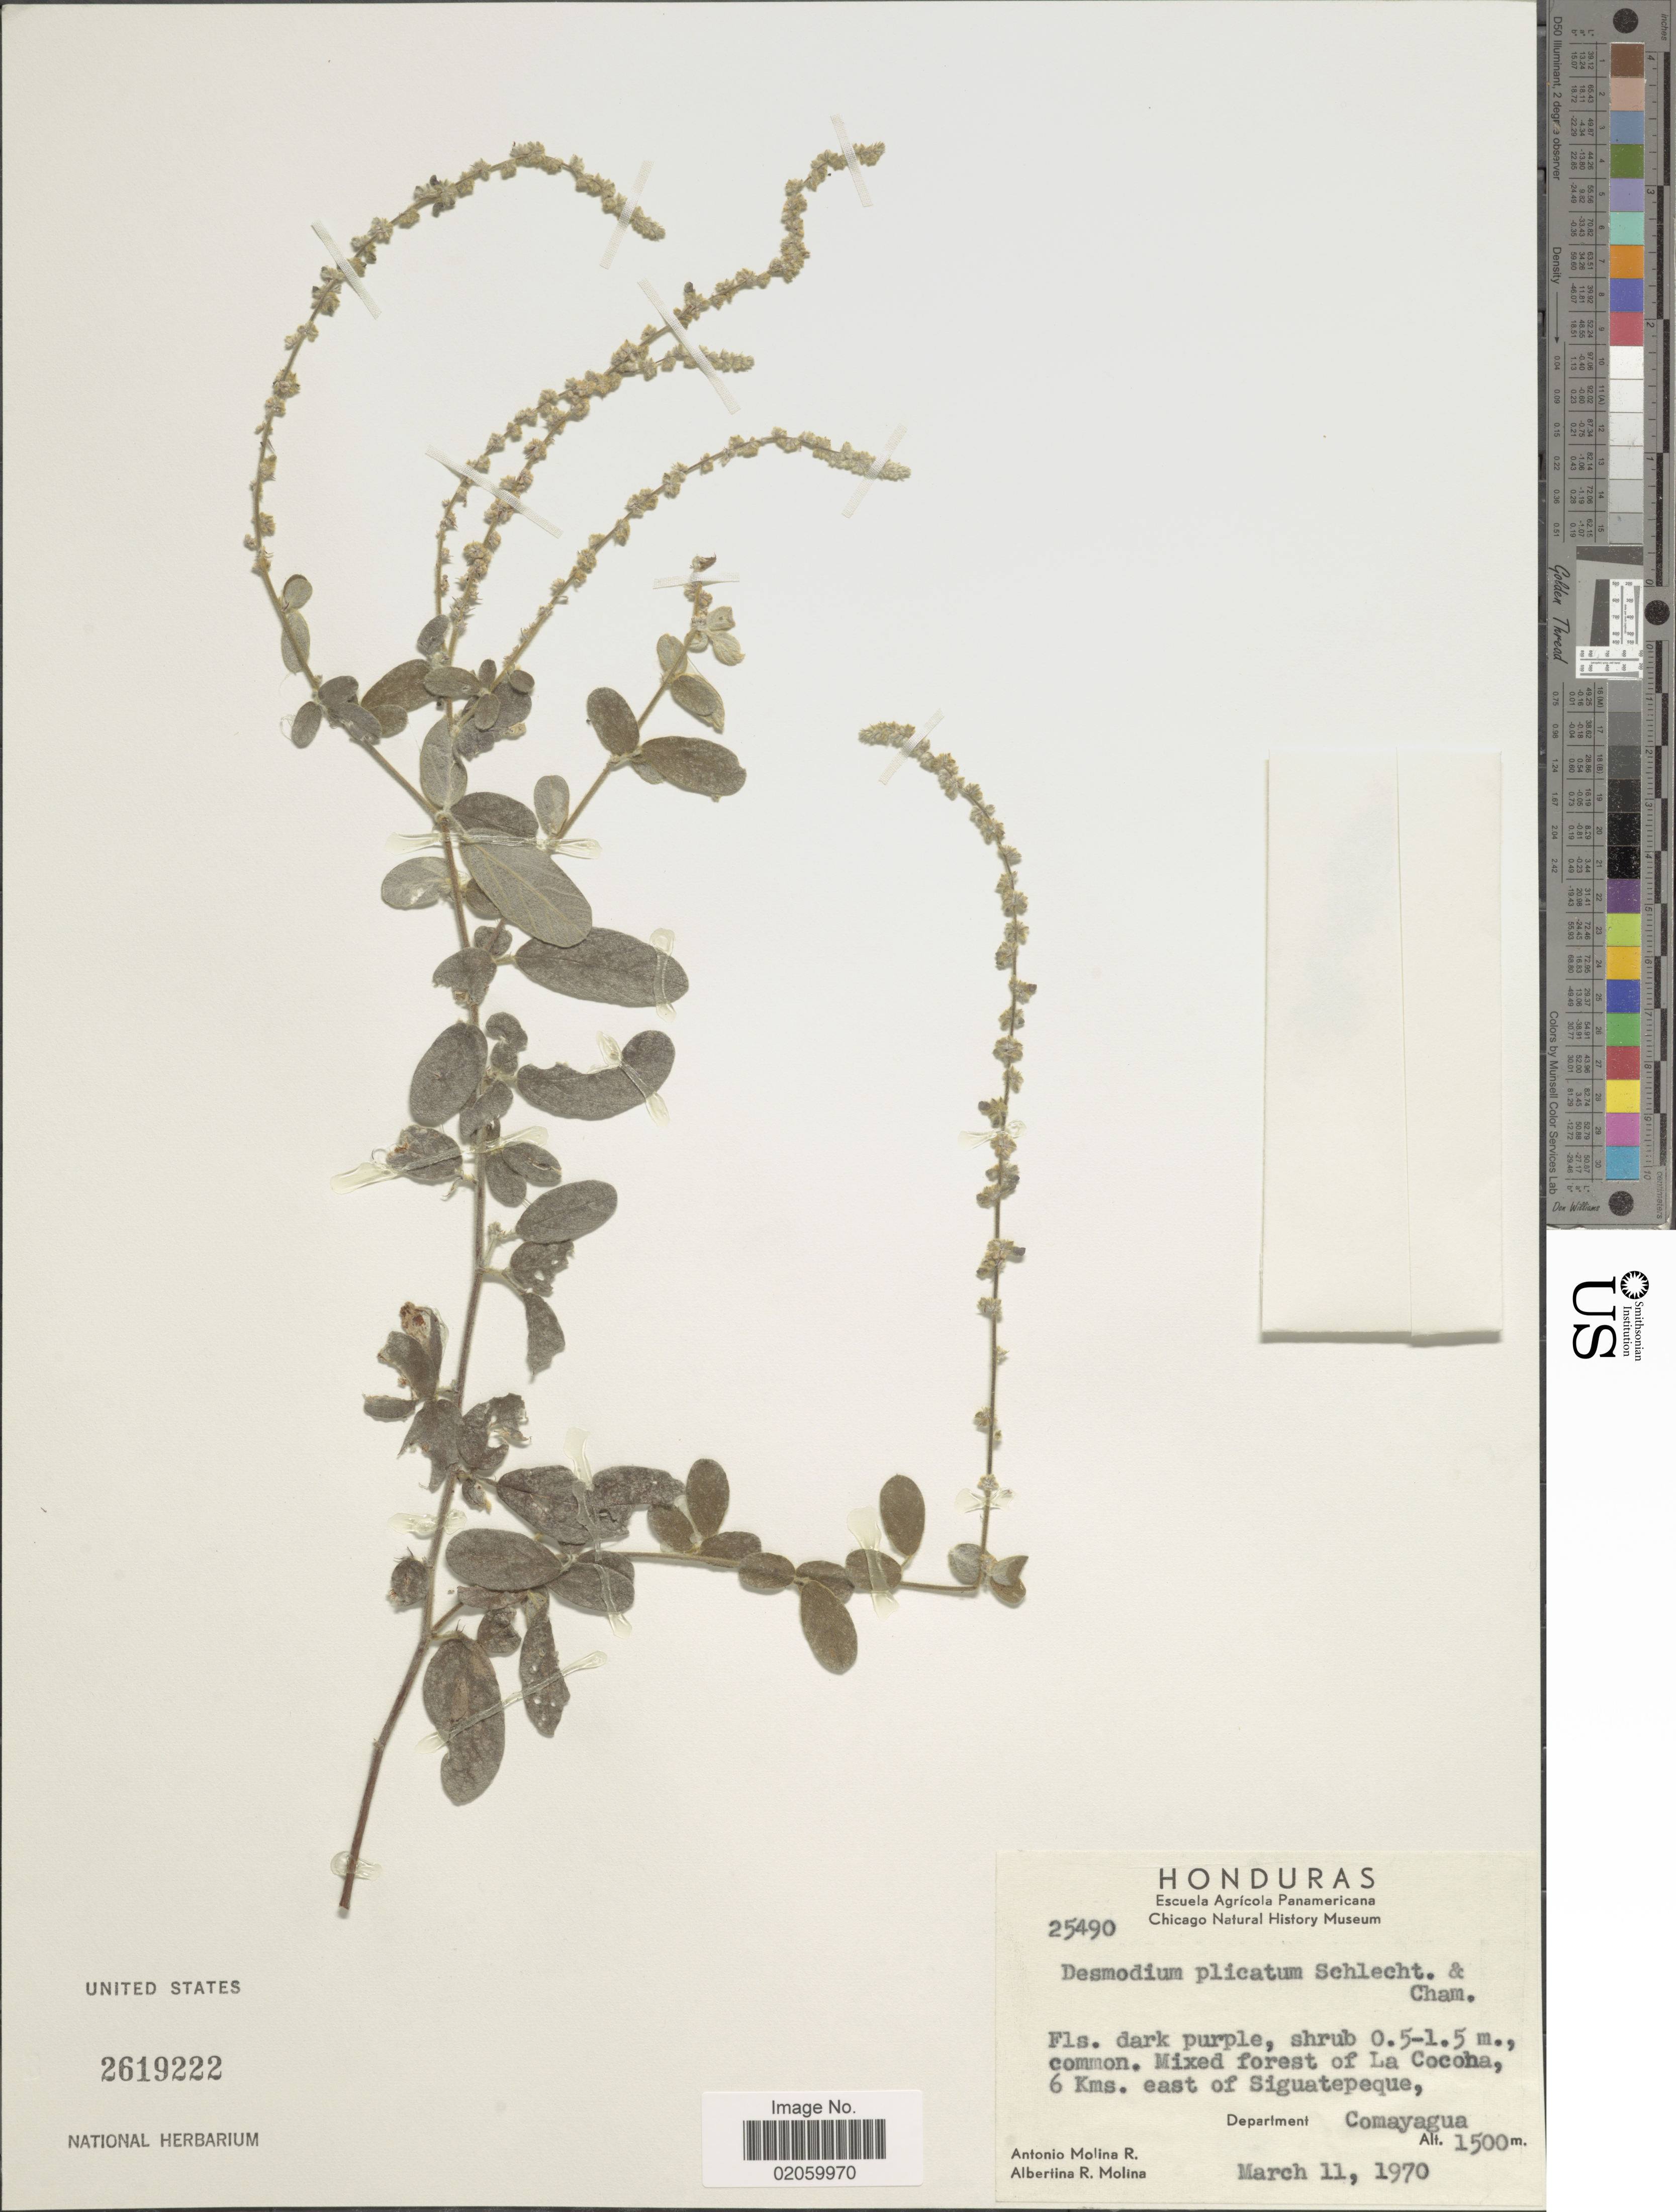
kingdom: Plantae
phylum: Tracheophyta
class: Magnoliopsida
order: Fabales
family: Fabaceae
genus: Desmodium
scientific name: Desmodium plicatum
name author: Schltdl. & Cham.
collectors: A. Molina R. & A. R. Molina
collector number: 25490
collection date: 1970-03-11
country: Honduras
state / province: Comayagua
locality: Mixed forest of La Cocoha, 6 kms. east of Siguatepeque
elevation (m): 1500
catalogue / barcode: US 2619222